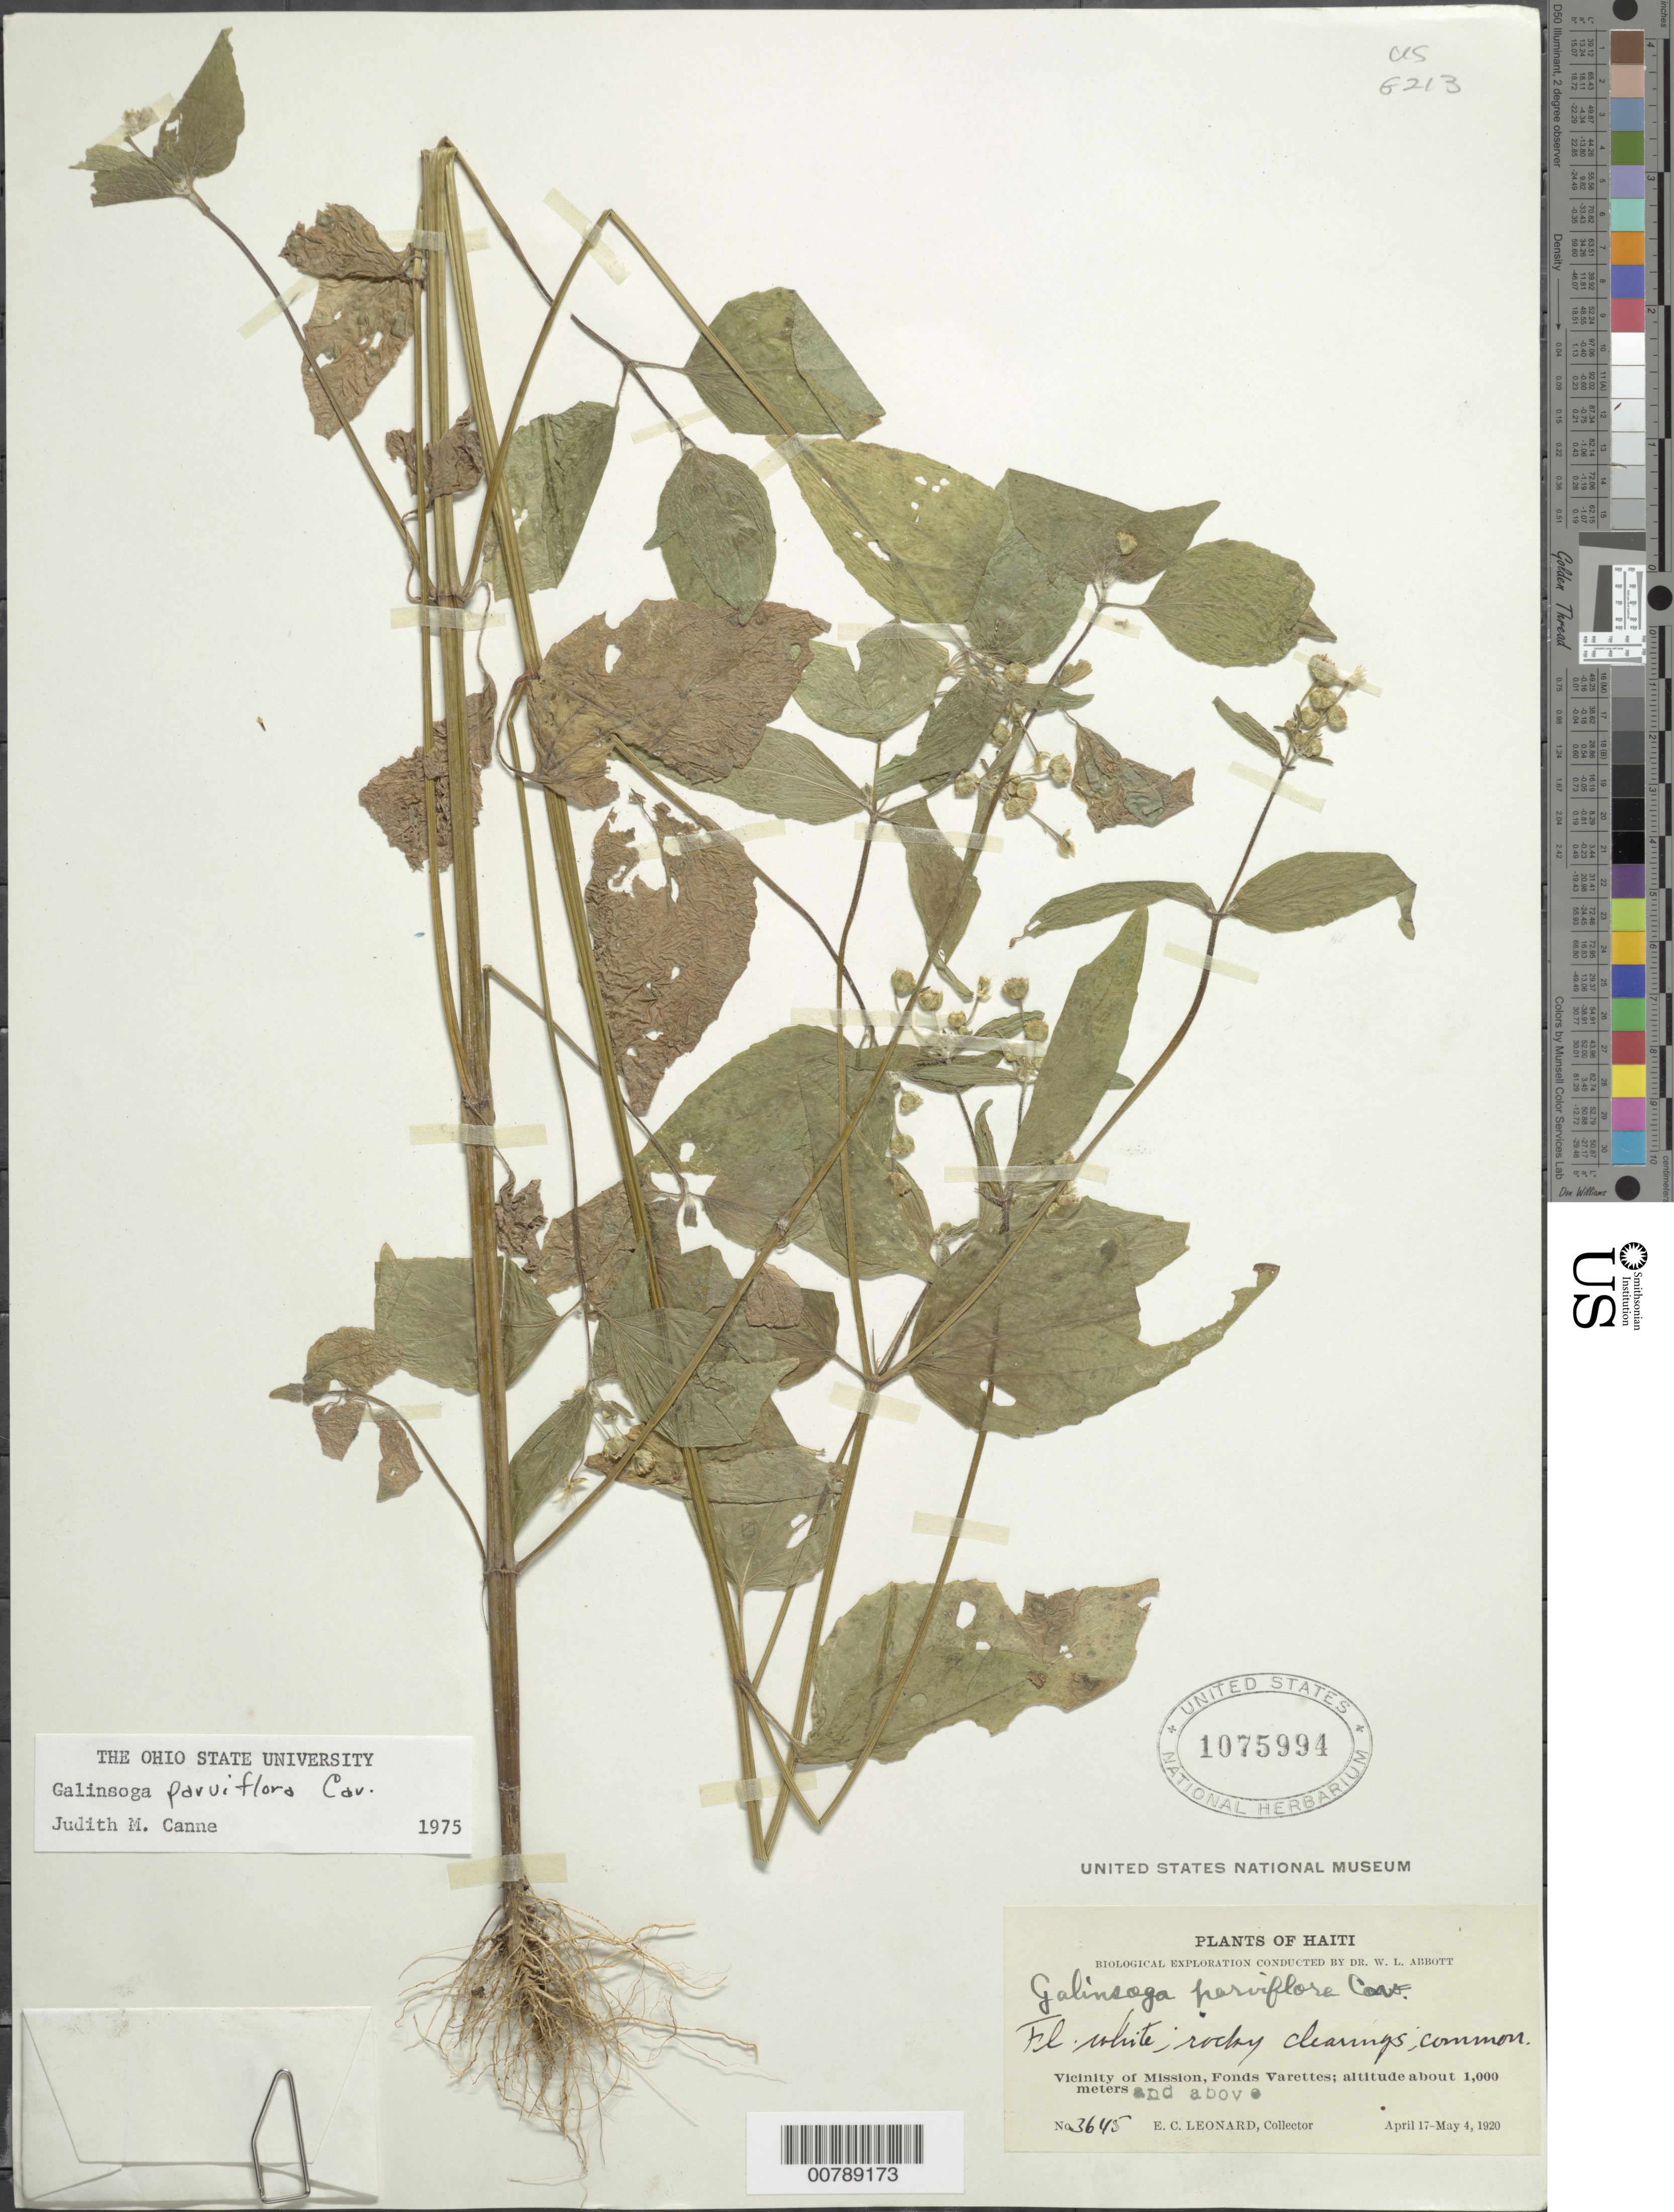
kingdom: Plantae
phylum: Tracheophyta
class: Magnoliopsida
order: Asterales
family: Asteraceae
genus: Galinsoga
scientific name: Galinsoga parviflora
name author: Cav.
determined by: Canne-Hilliker, J. M.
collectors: E. C. Leonard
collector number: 3645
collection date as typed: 17 Apr 1920 04 May 1920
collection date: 1920-04-17/1920-05-04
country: Haiti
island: Hispaniola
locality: Vicinity of Mission, Fonds Varettes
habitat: Rocky clearings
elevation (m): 1000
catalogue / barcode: US 1075994